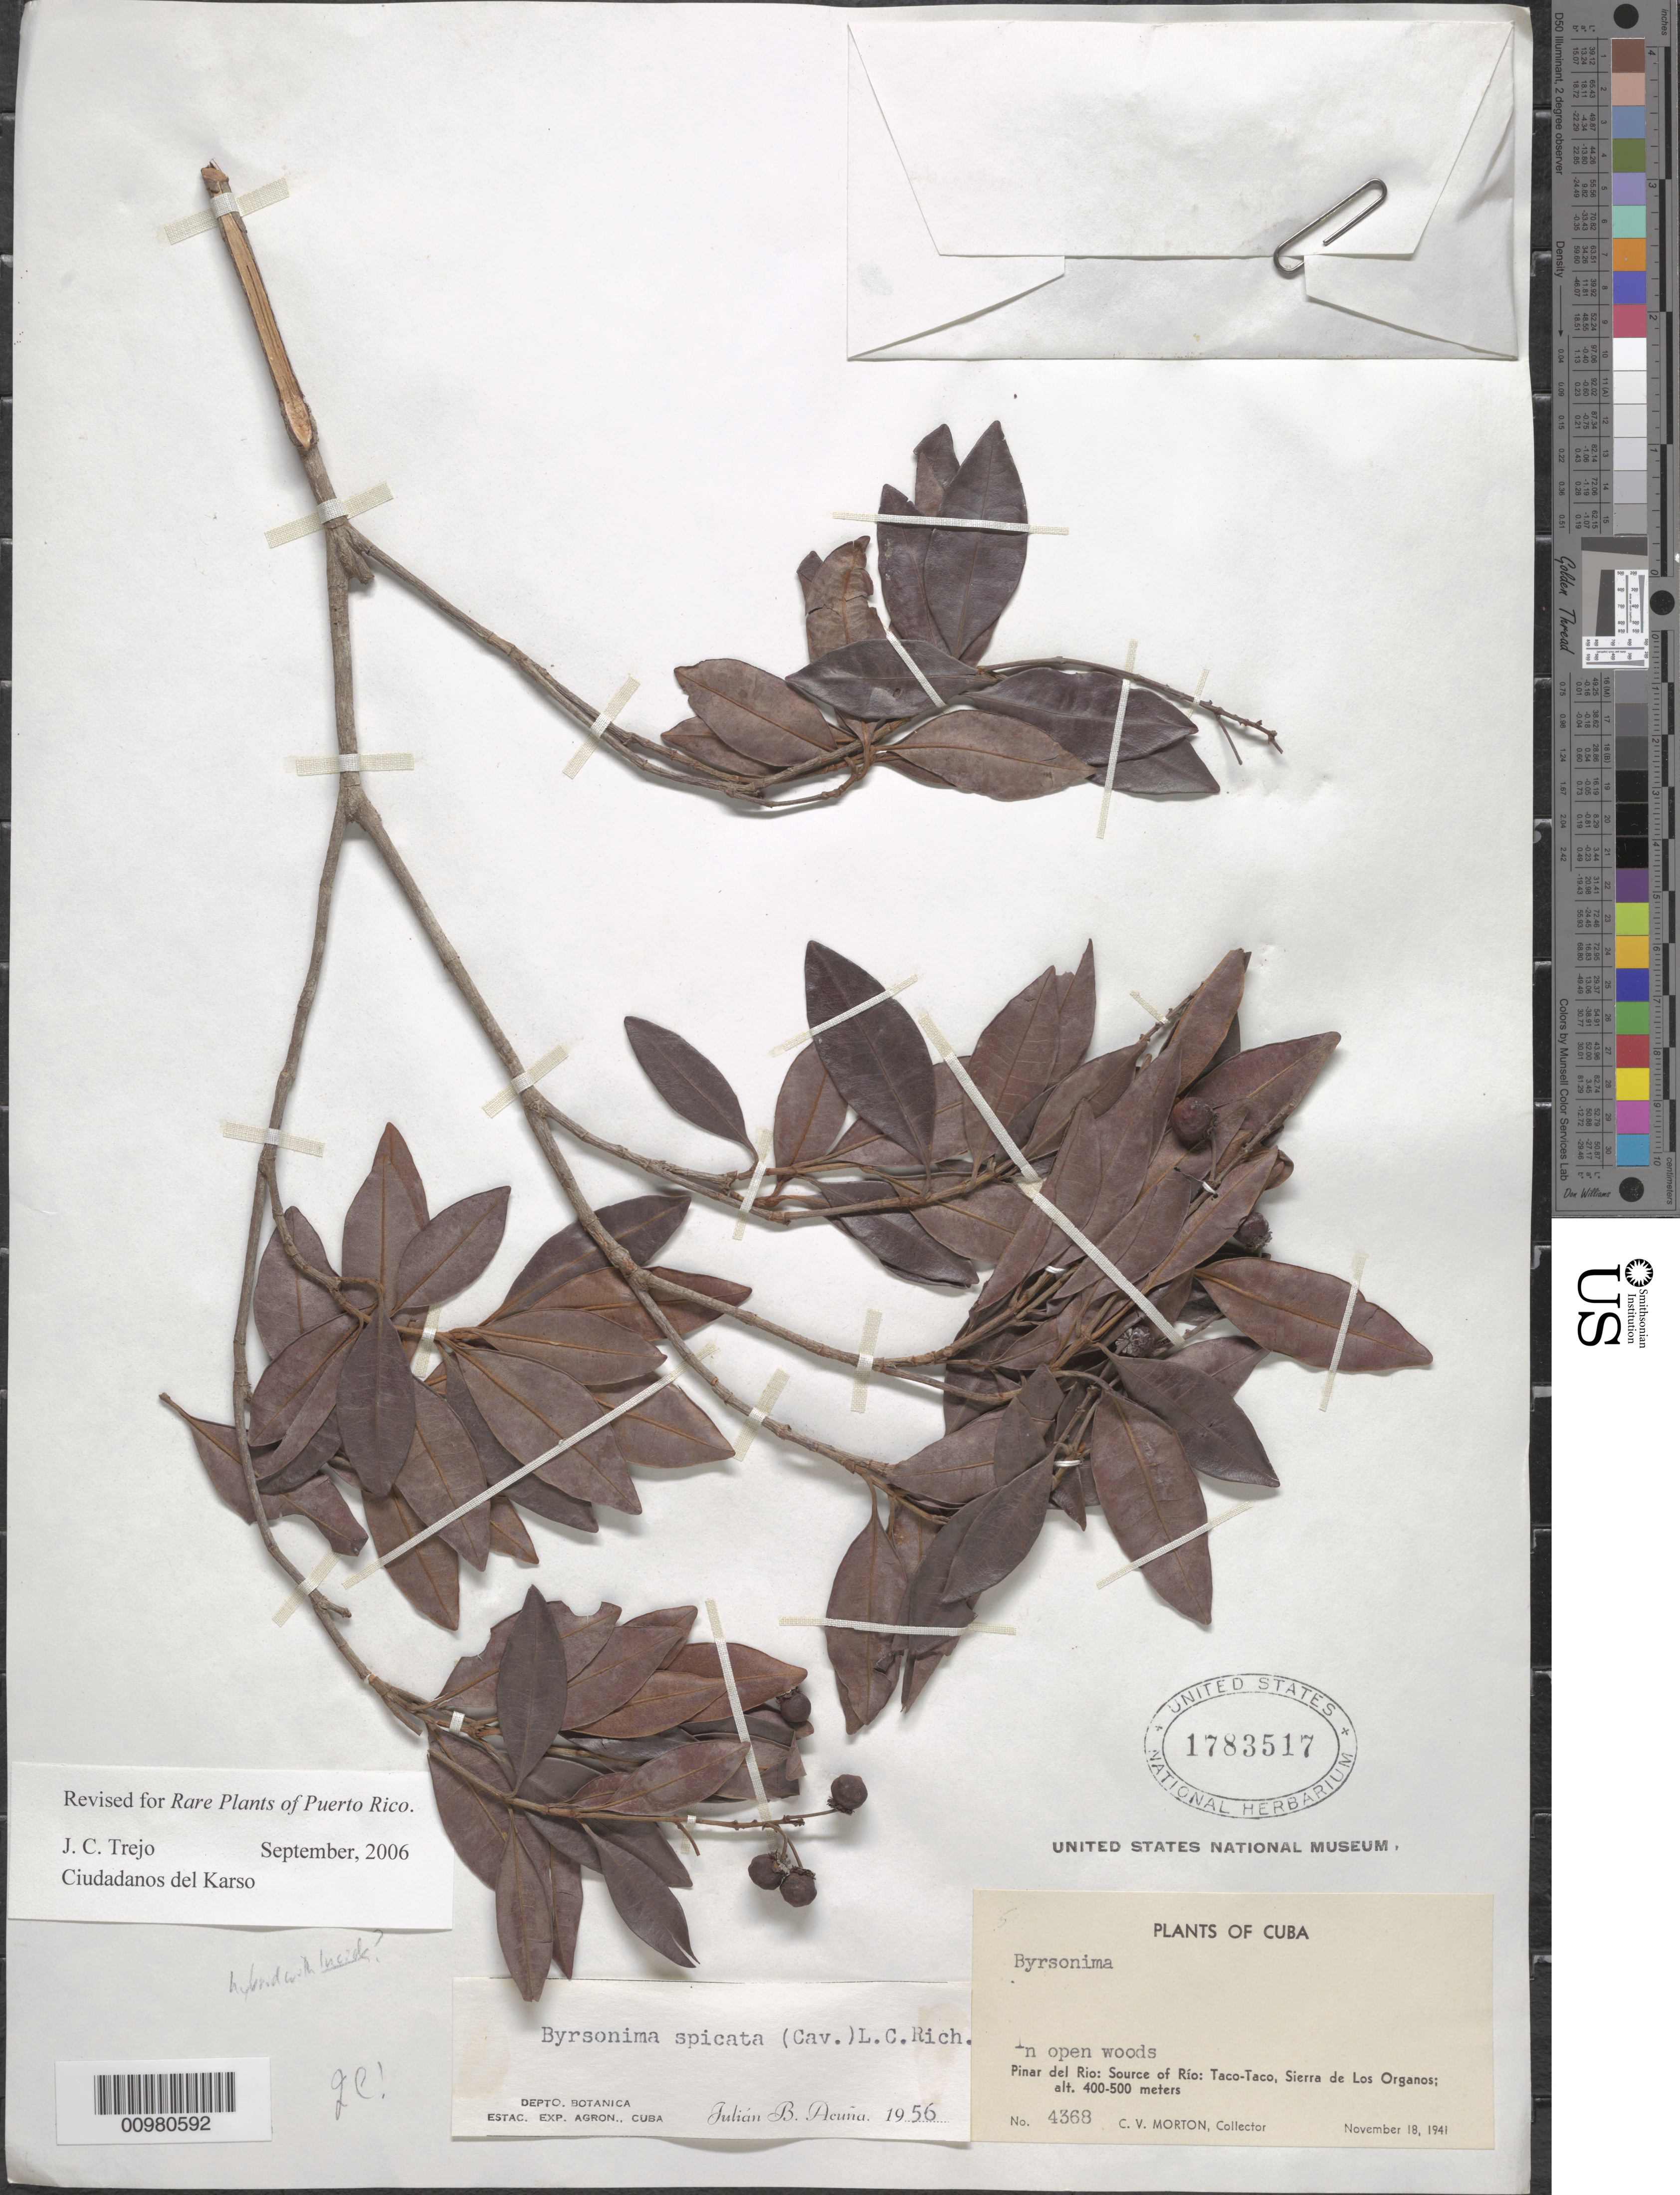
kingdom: Plantae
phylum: Tracheophyta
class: Magnoliopsida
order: Malpighiales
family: Malpighiaceae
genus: Byrsonima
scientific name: Byrsonima spicata (Cav.) DC.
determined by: Trejo-Torres, J. C.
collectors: C. V. Morton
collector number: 4368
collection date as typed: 18 Nov 1941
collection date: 1941-11-18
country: Cuba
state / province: Pinar del Rio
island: Cuba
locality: Source of Río: Taco-Taco, Sierra de Los Organos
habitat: In open woods.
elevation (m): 400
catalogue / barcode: US 1783517